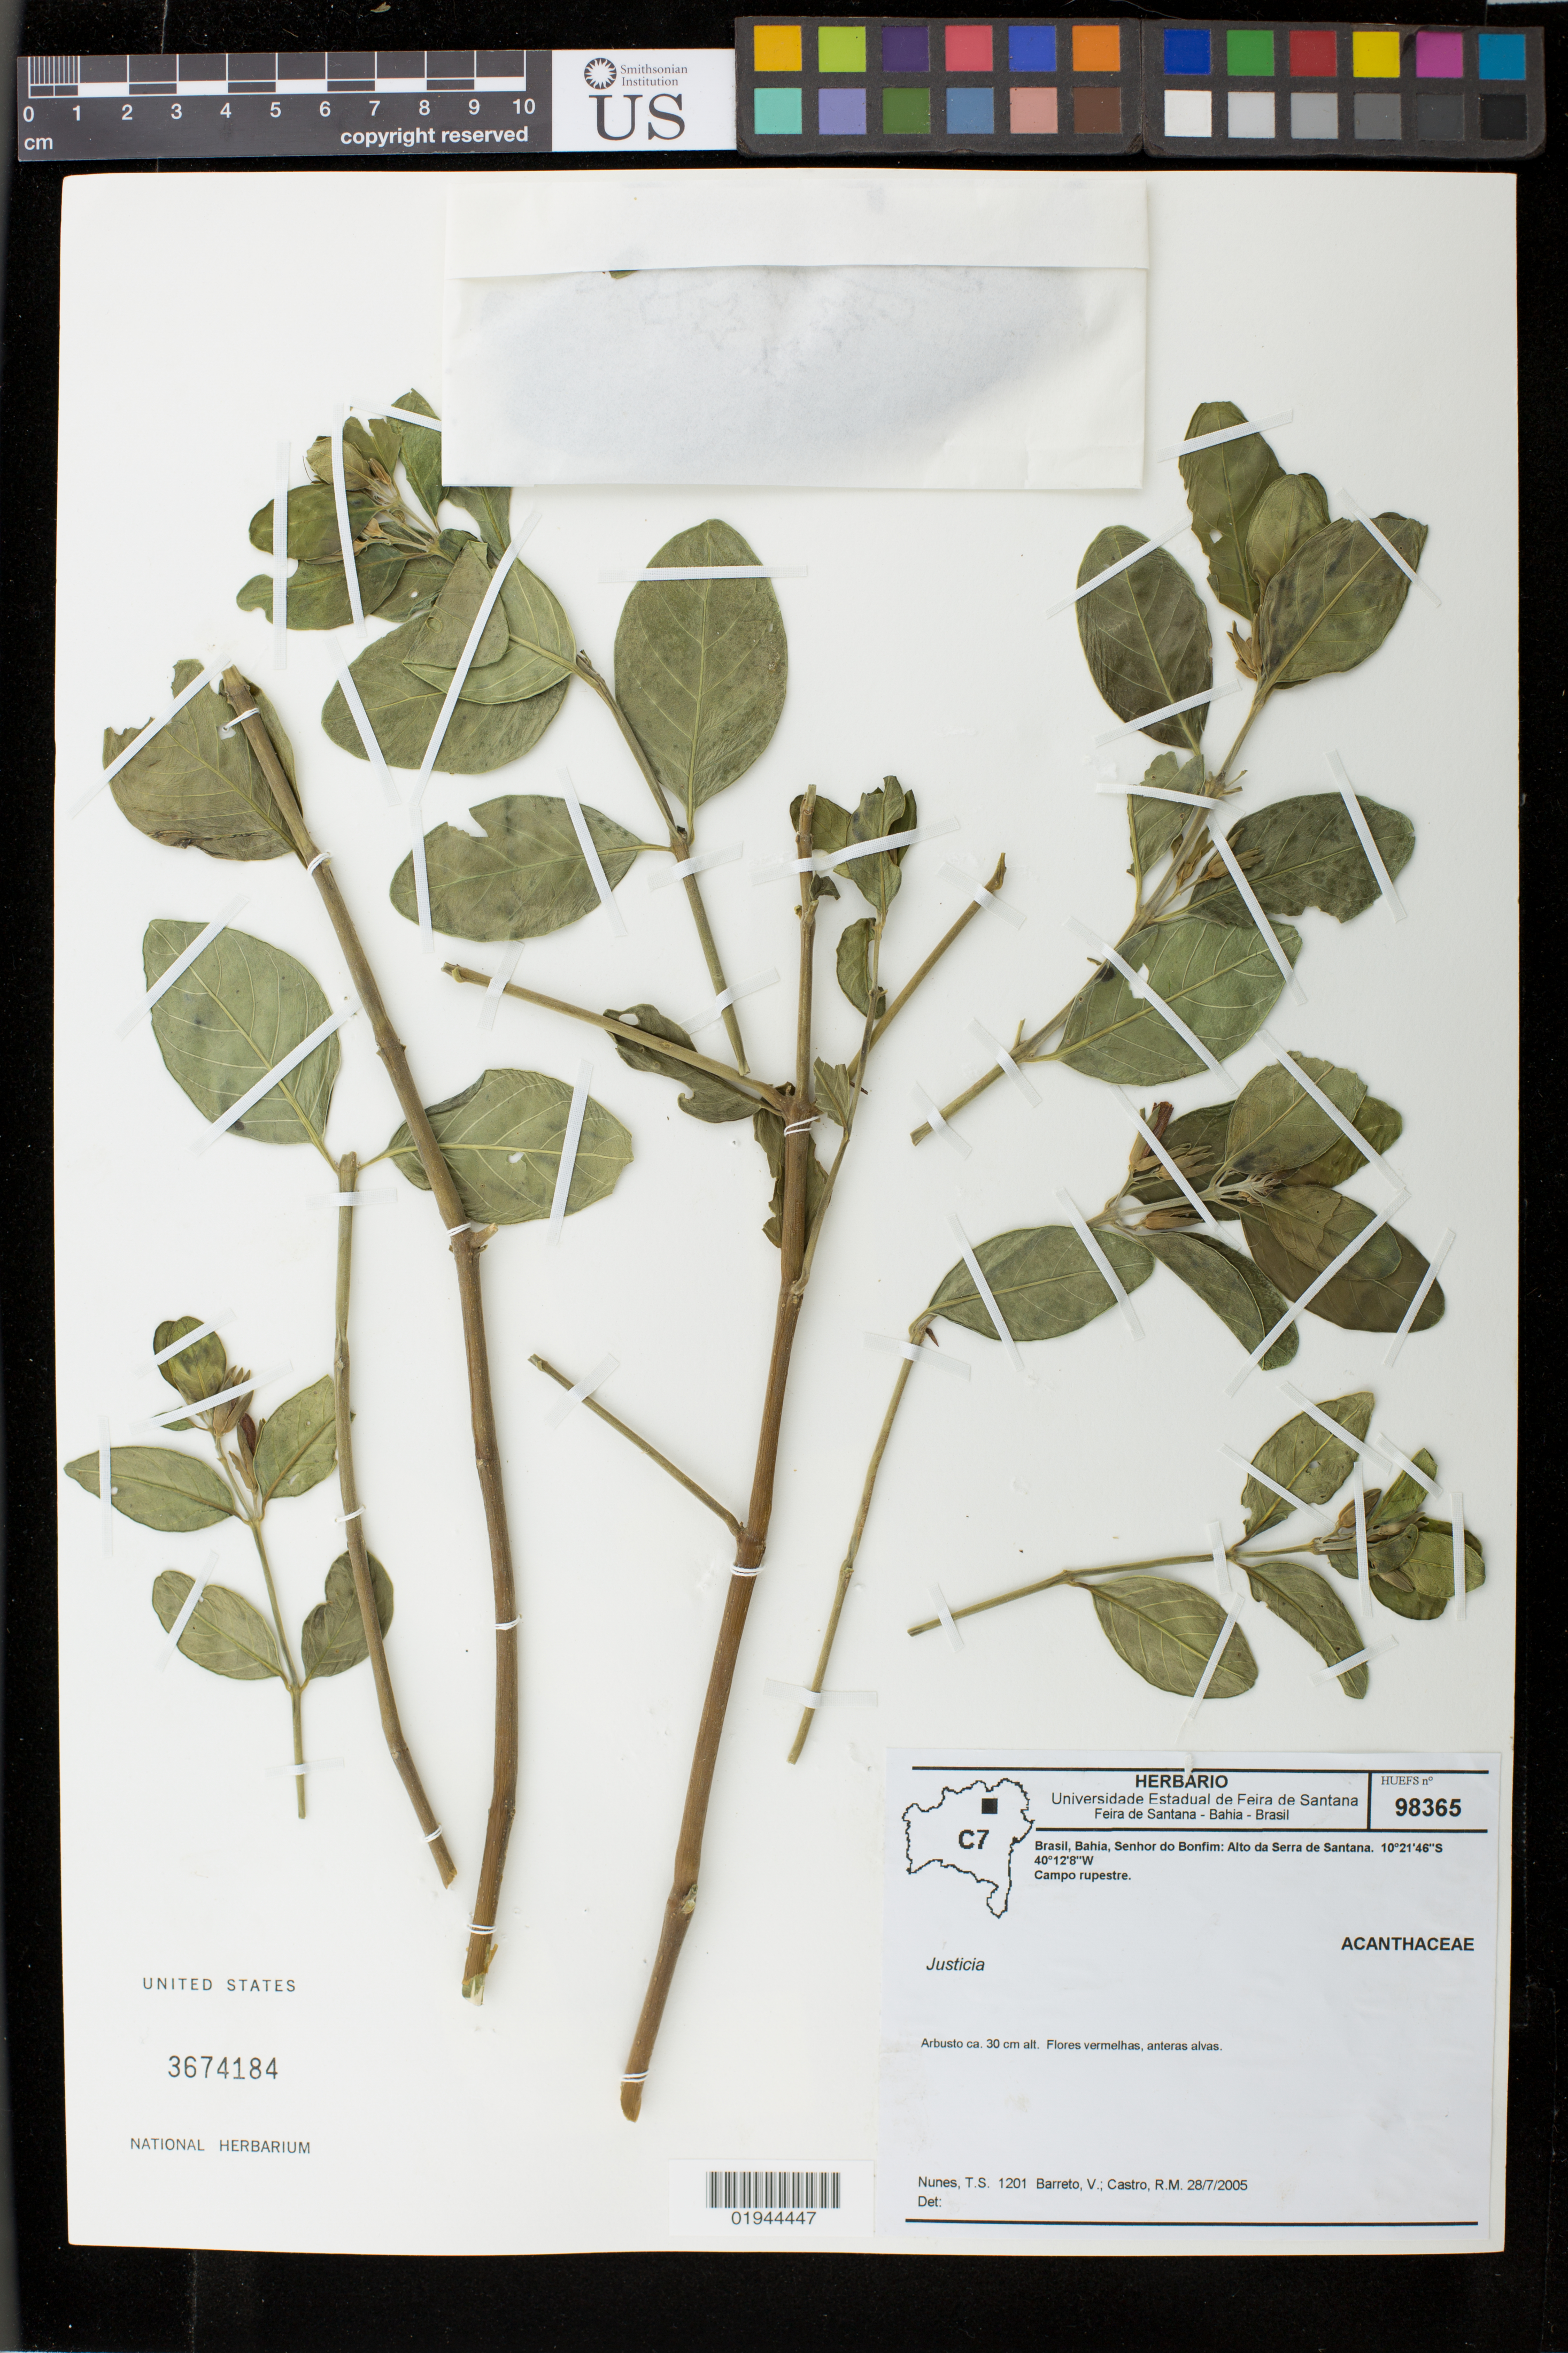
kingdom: Plantae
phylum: Tracheophyta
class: Magnoliopsida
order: Lamiales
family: Acanthaceae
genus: Justicia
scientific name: Justicia sp.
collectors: T. S. Nunes, V. Barreto & R. Castro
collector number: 1201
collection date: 2005-07-28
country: Brazil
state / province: Bahia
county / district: Senhor do Bonfim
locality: Alto da Serra de Santana.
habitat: Campo rupestre.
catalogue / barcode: US 3674184